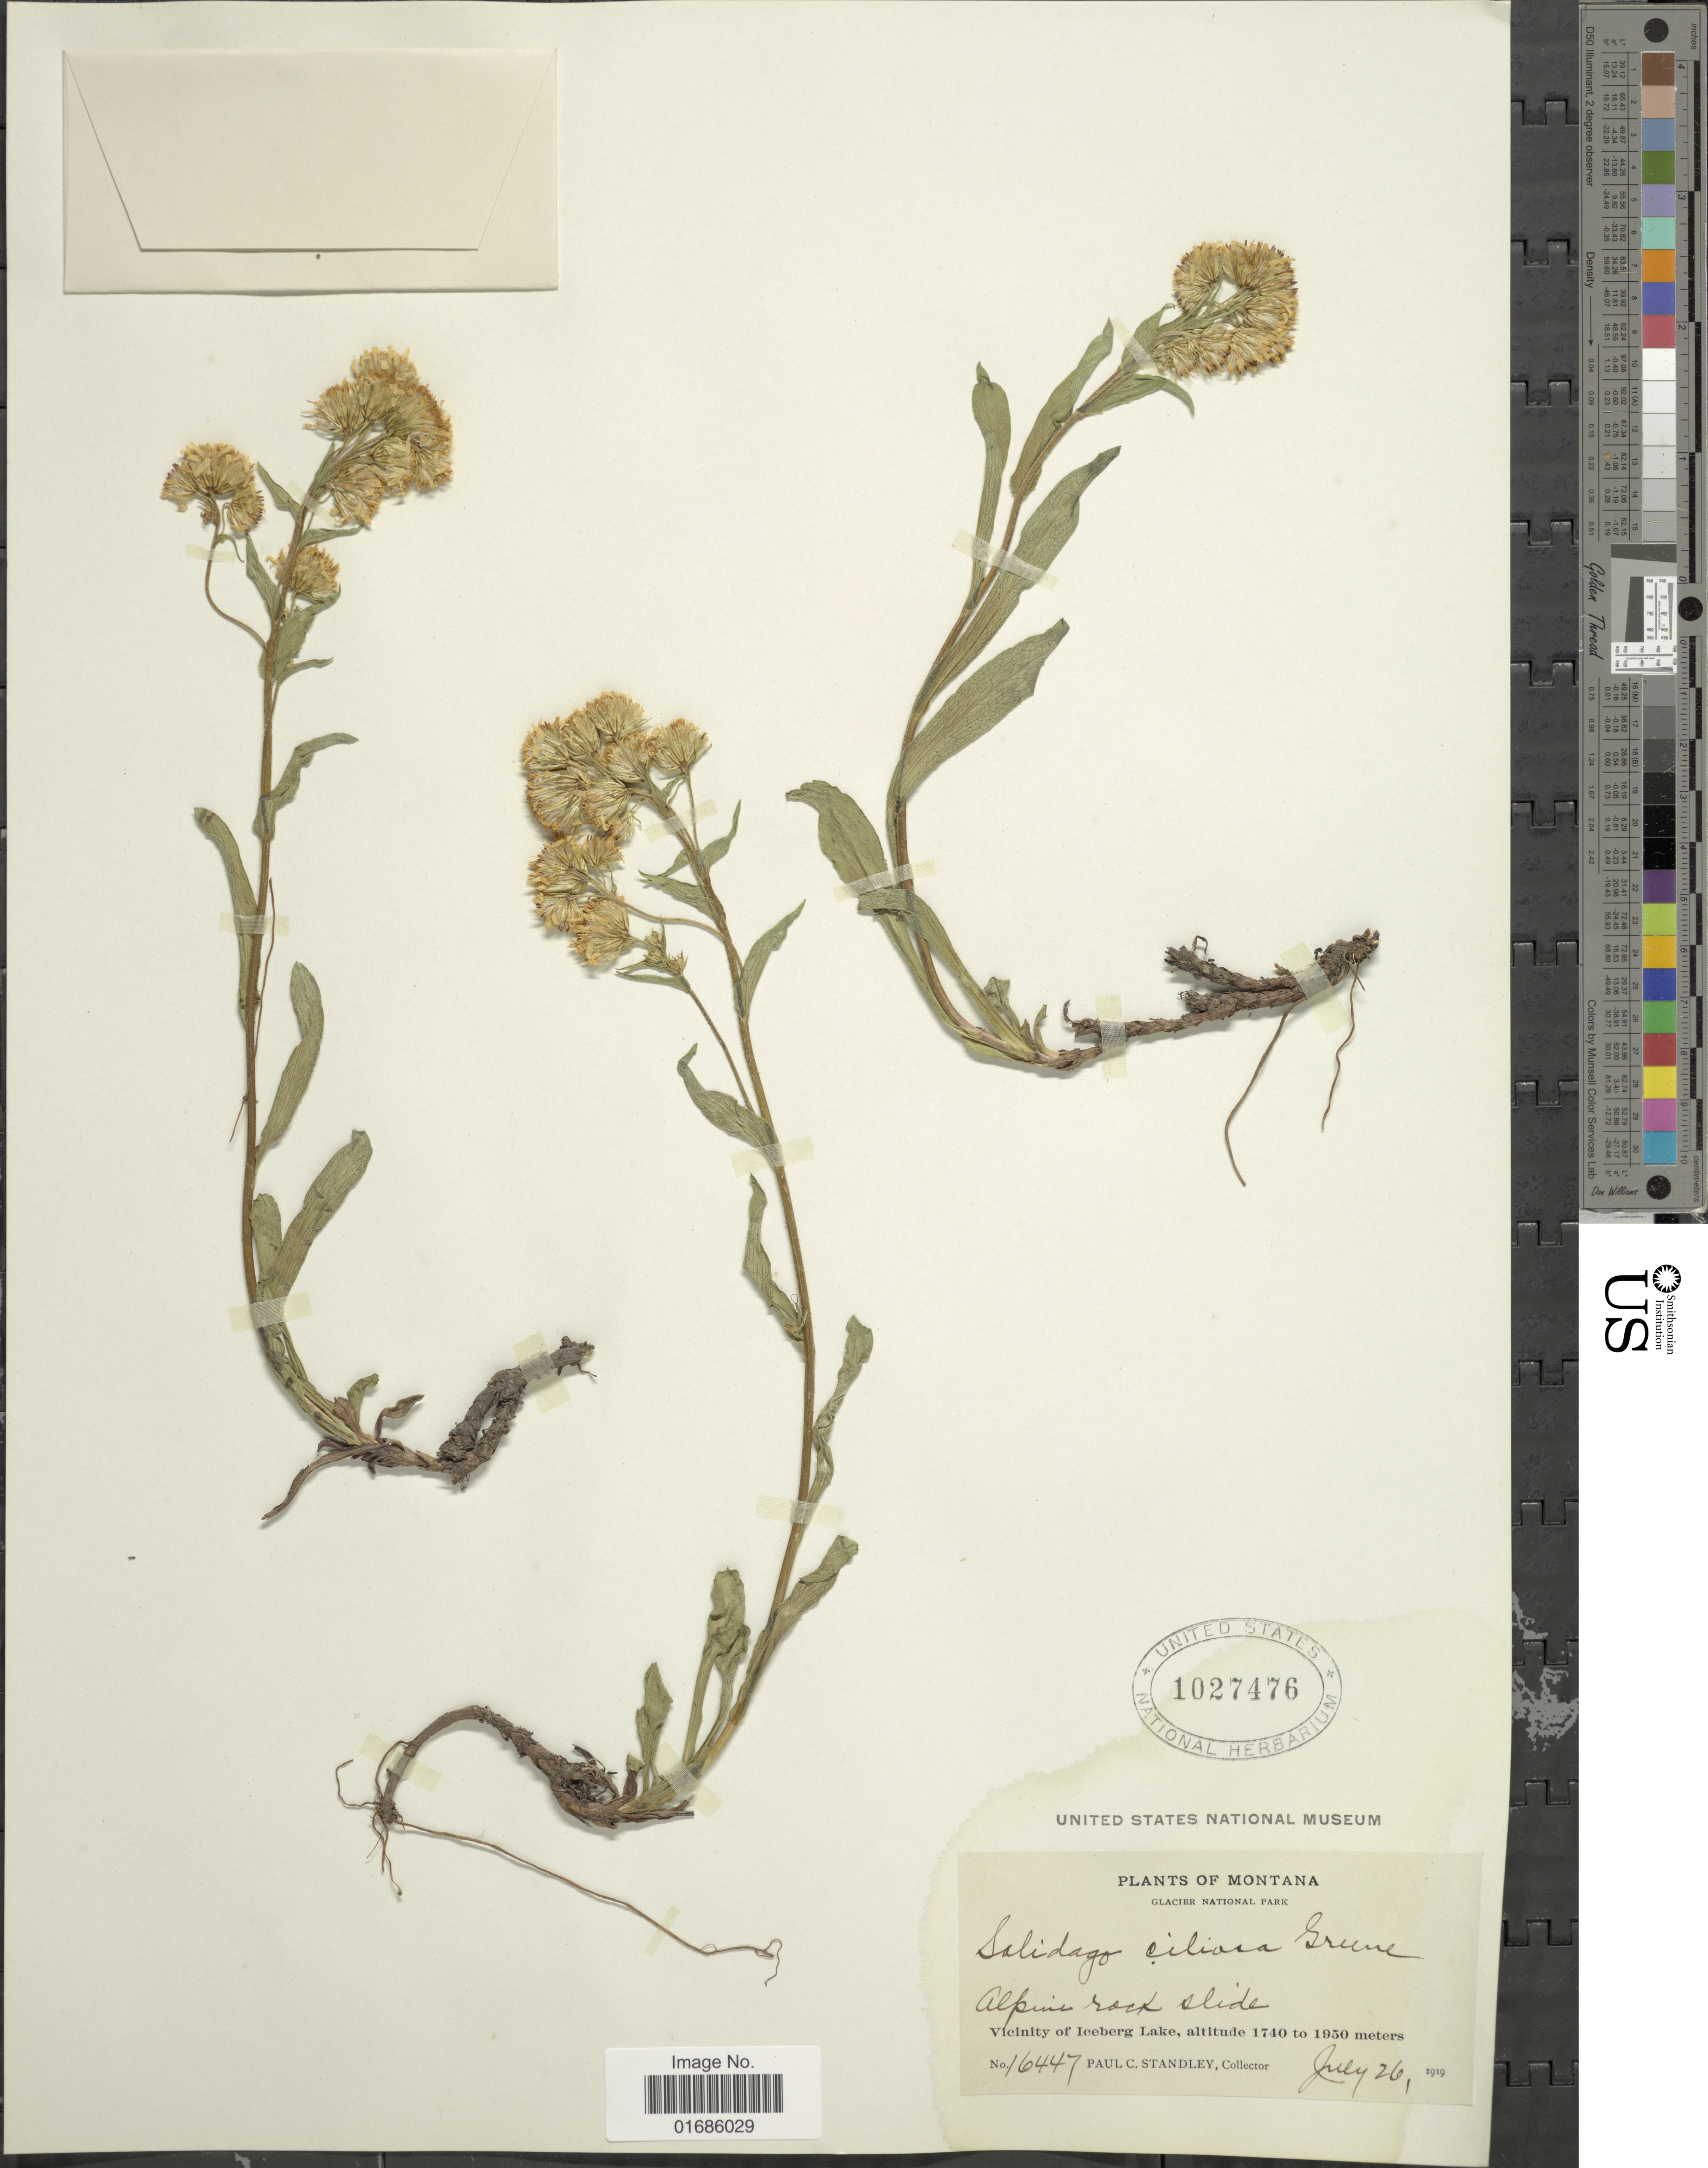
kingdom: Plantae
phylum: Tracheophyta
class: Magnoliopsida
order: Asterales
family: Asteraceae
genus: Solidago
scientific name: Solidago ciliosa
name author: Greene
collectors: P. C. Standley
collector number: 16447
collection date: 1919-07-26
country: United States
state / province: Montana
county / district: Glacier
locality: Glacier National Park, Vicinity of Iceberg Lake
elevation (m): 1740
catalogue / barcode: US 1027476